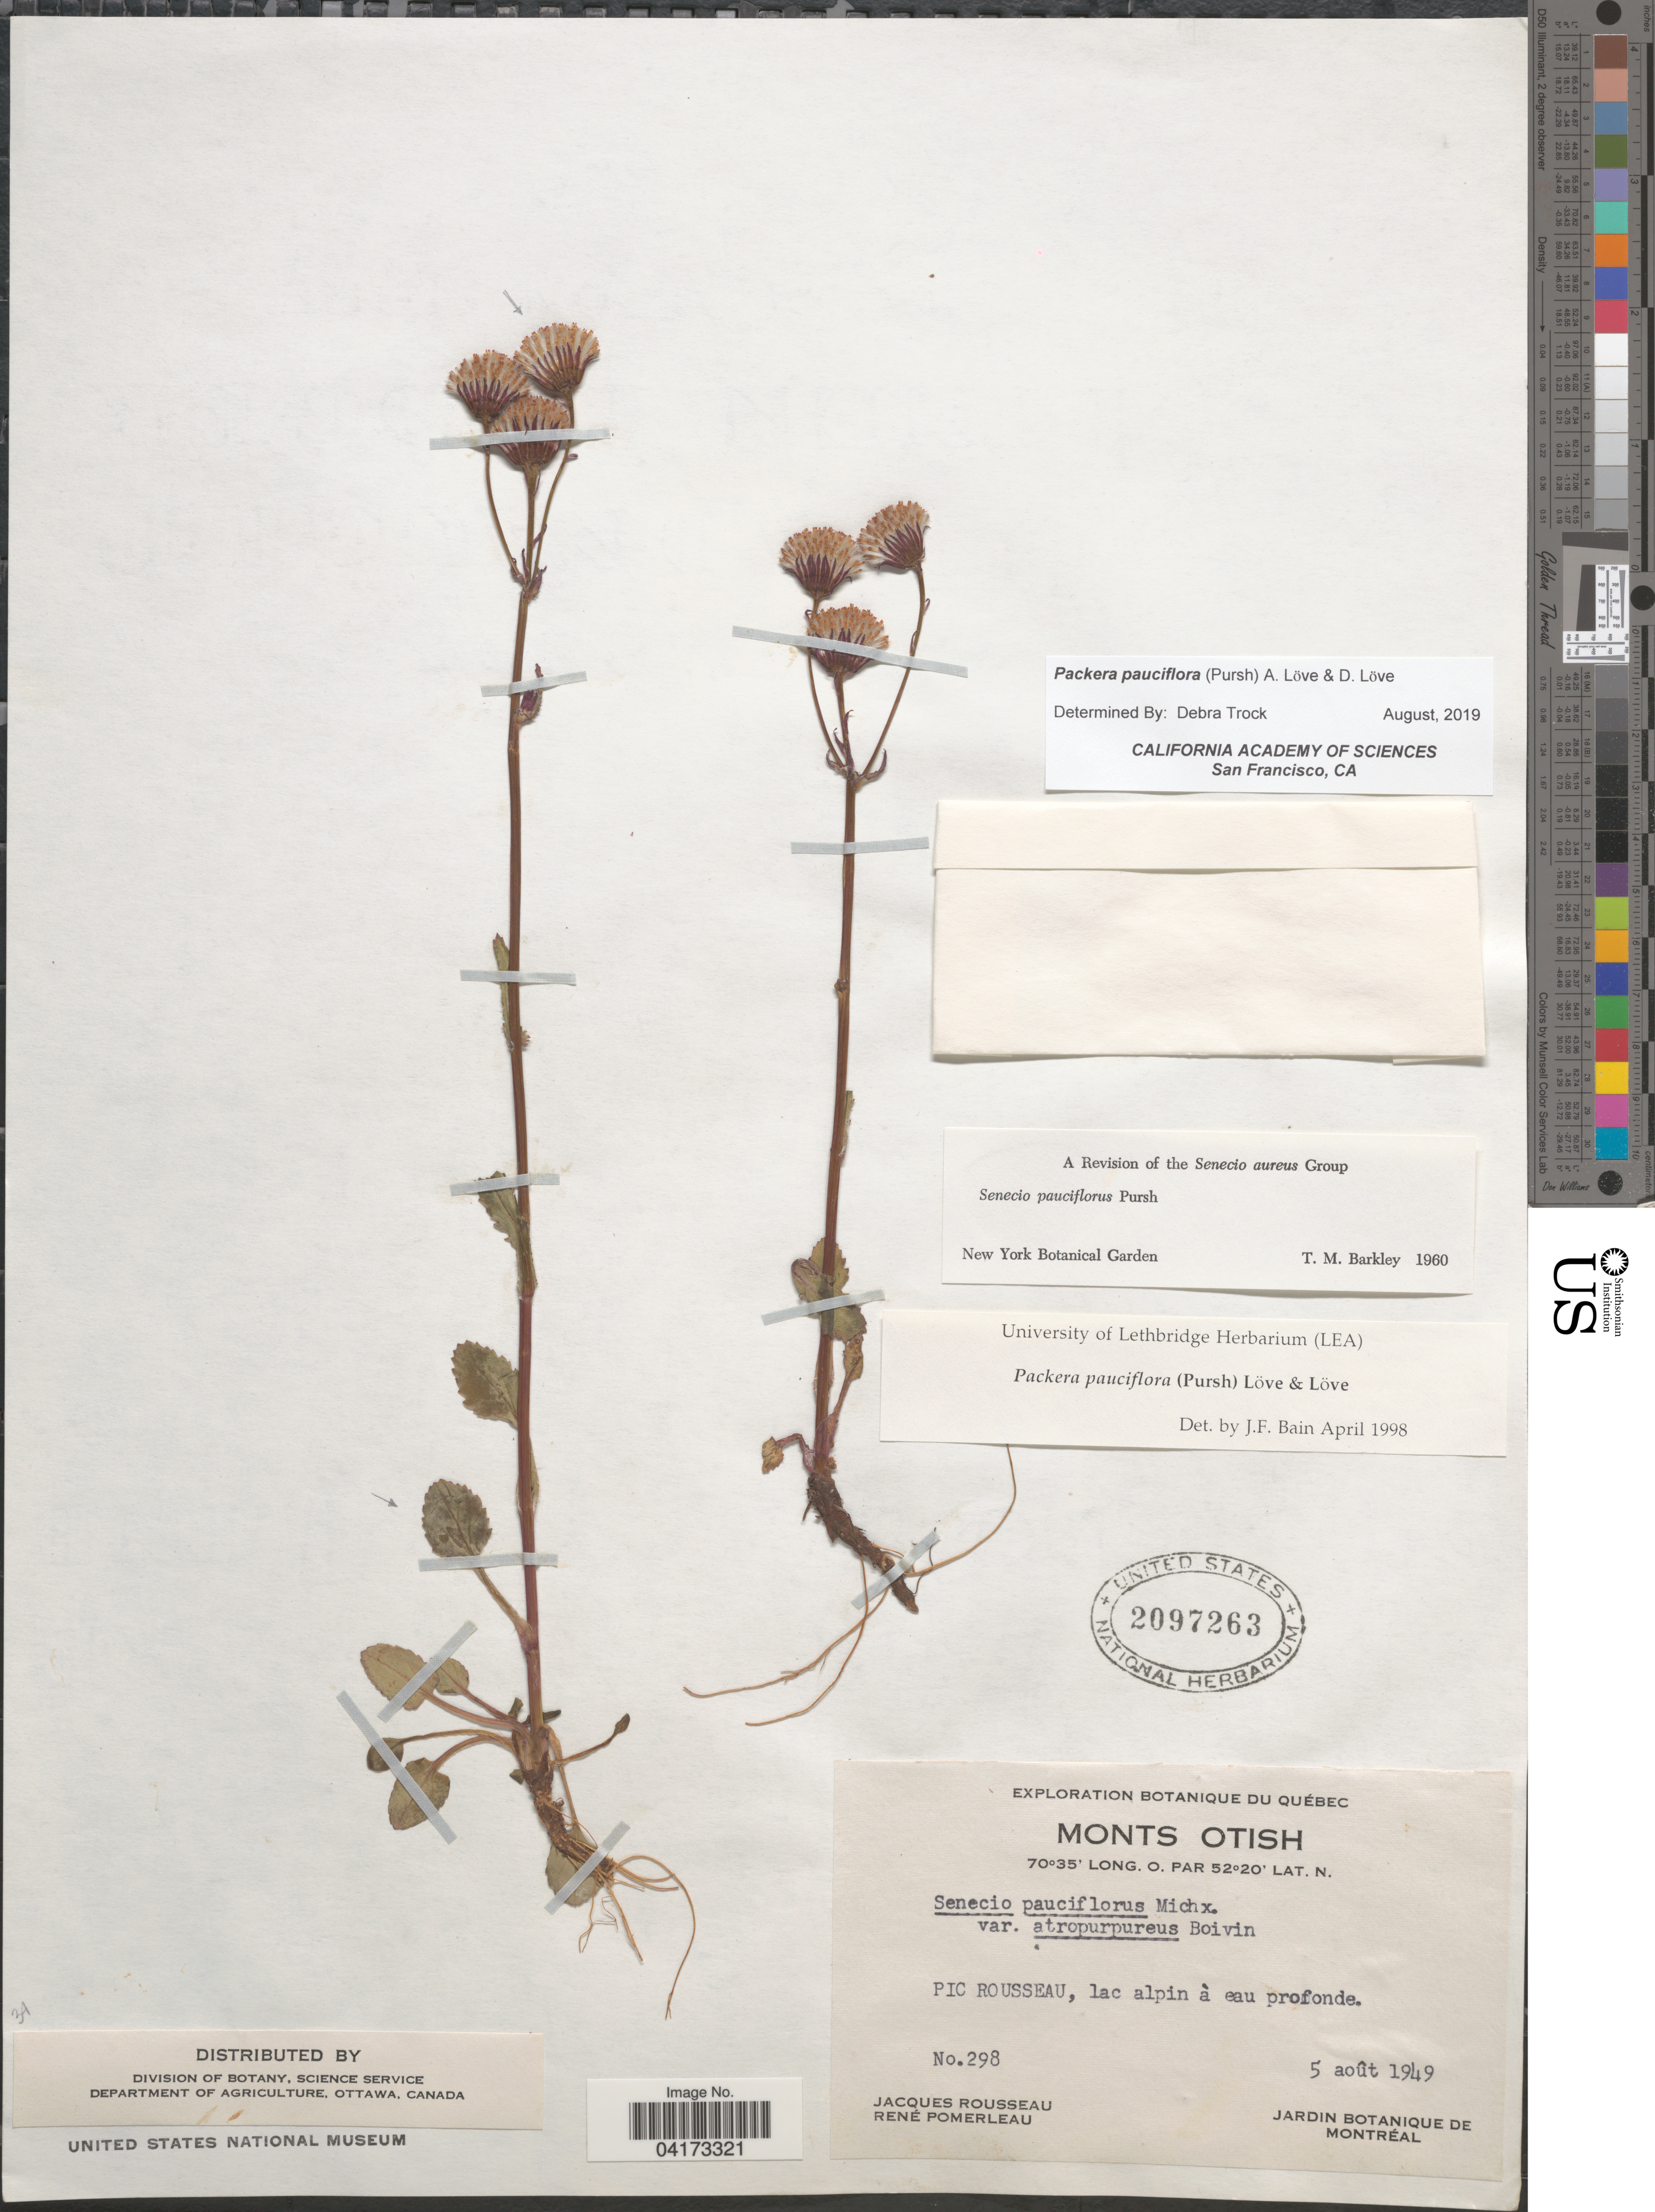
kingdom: Plantae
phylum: Tracheophyta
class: Magnoliopsida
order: Asterales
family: Asteraceae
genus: Packera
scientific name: Packera pauciflora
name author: (Pursh) W.A. Weber & Á. Löve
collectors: J. Rousseau & R. Pomerleau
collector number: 298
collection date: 1949-08-05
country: Canada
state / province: Quebec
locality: Exploration Botanique du Québec. Monts Otish. Pic Rousseau, lac alpin à eau profonde.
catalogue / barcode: US 2097263